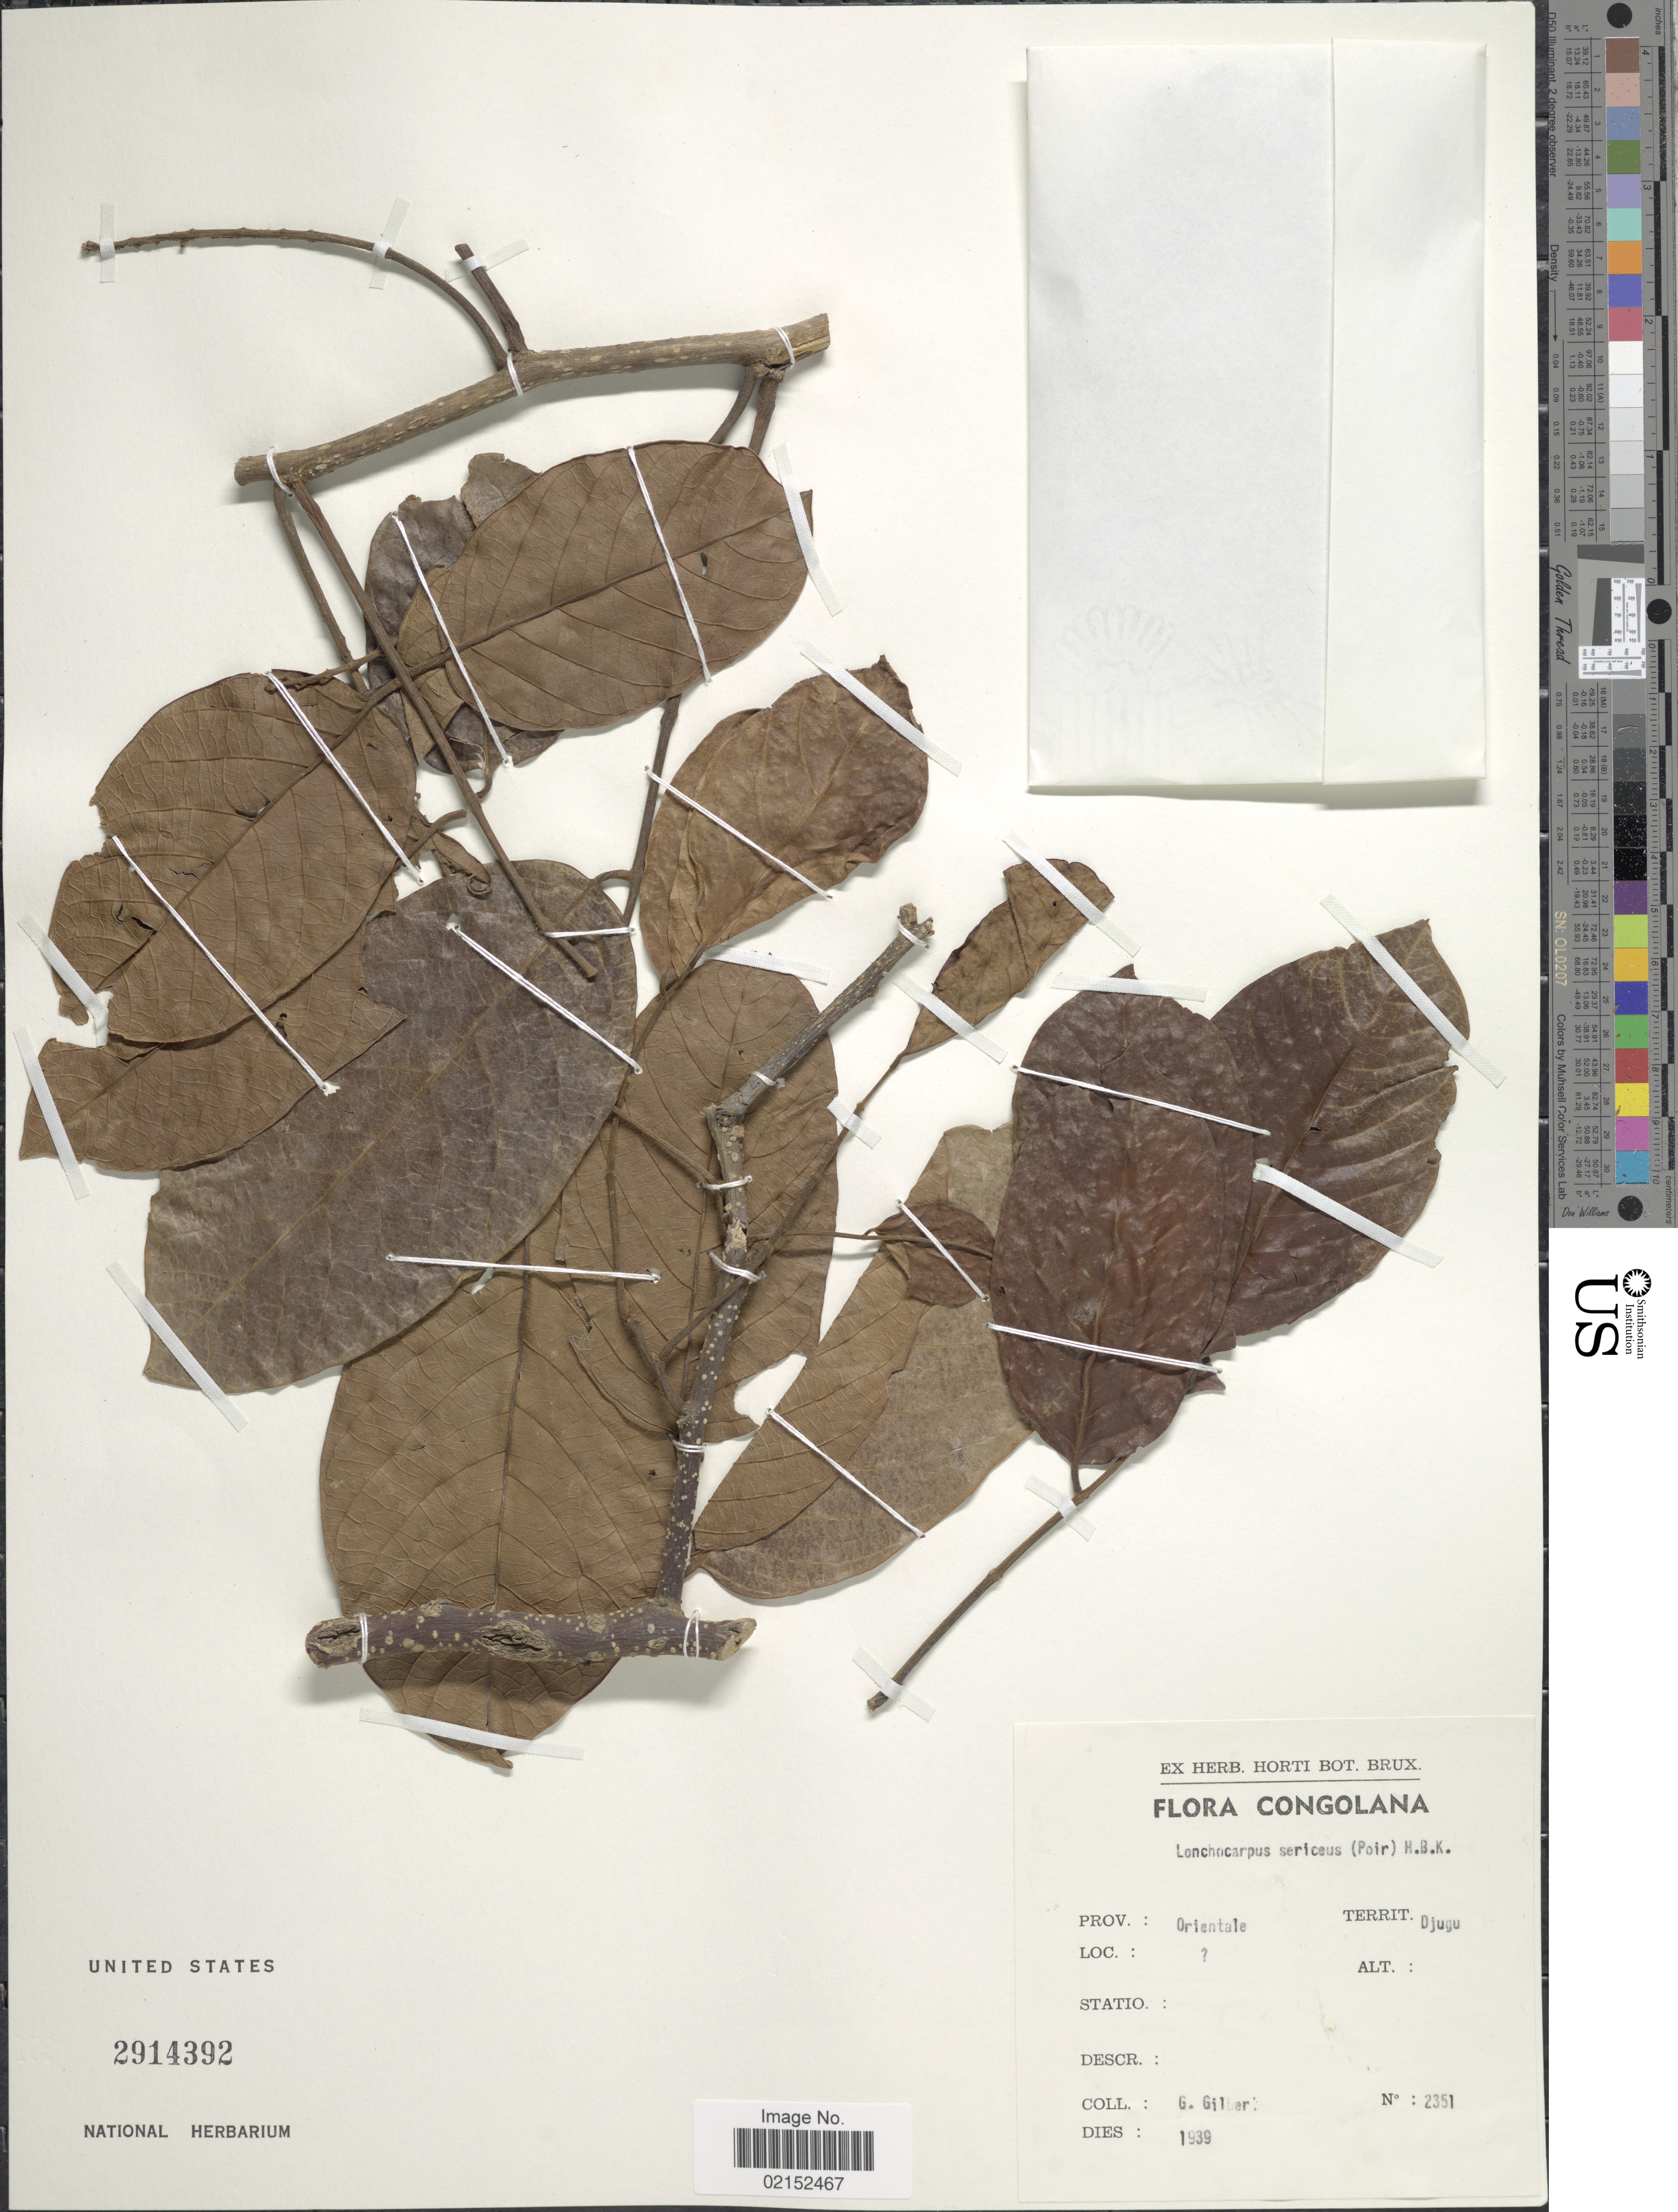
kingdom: Plantae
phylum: Tracheophyta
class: Magnoliopsida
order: Fabales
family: Fabaceae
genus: Lonchocarpus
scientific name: Lonchocarpus sericeus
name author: (Poir.) Kunth ex DC.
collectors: G. Gilbert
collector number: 2351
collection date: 1939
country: Congo, Democratic Republic of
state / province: Ituri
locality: Congolana, Territ. Djugu.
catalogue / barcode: US 2914392